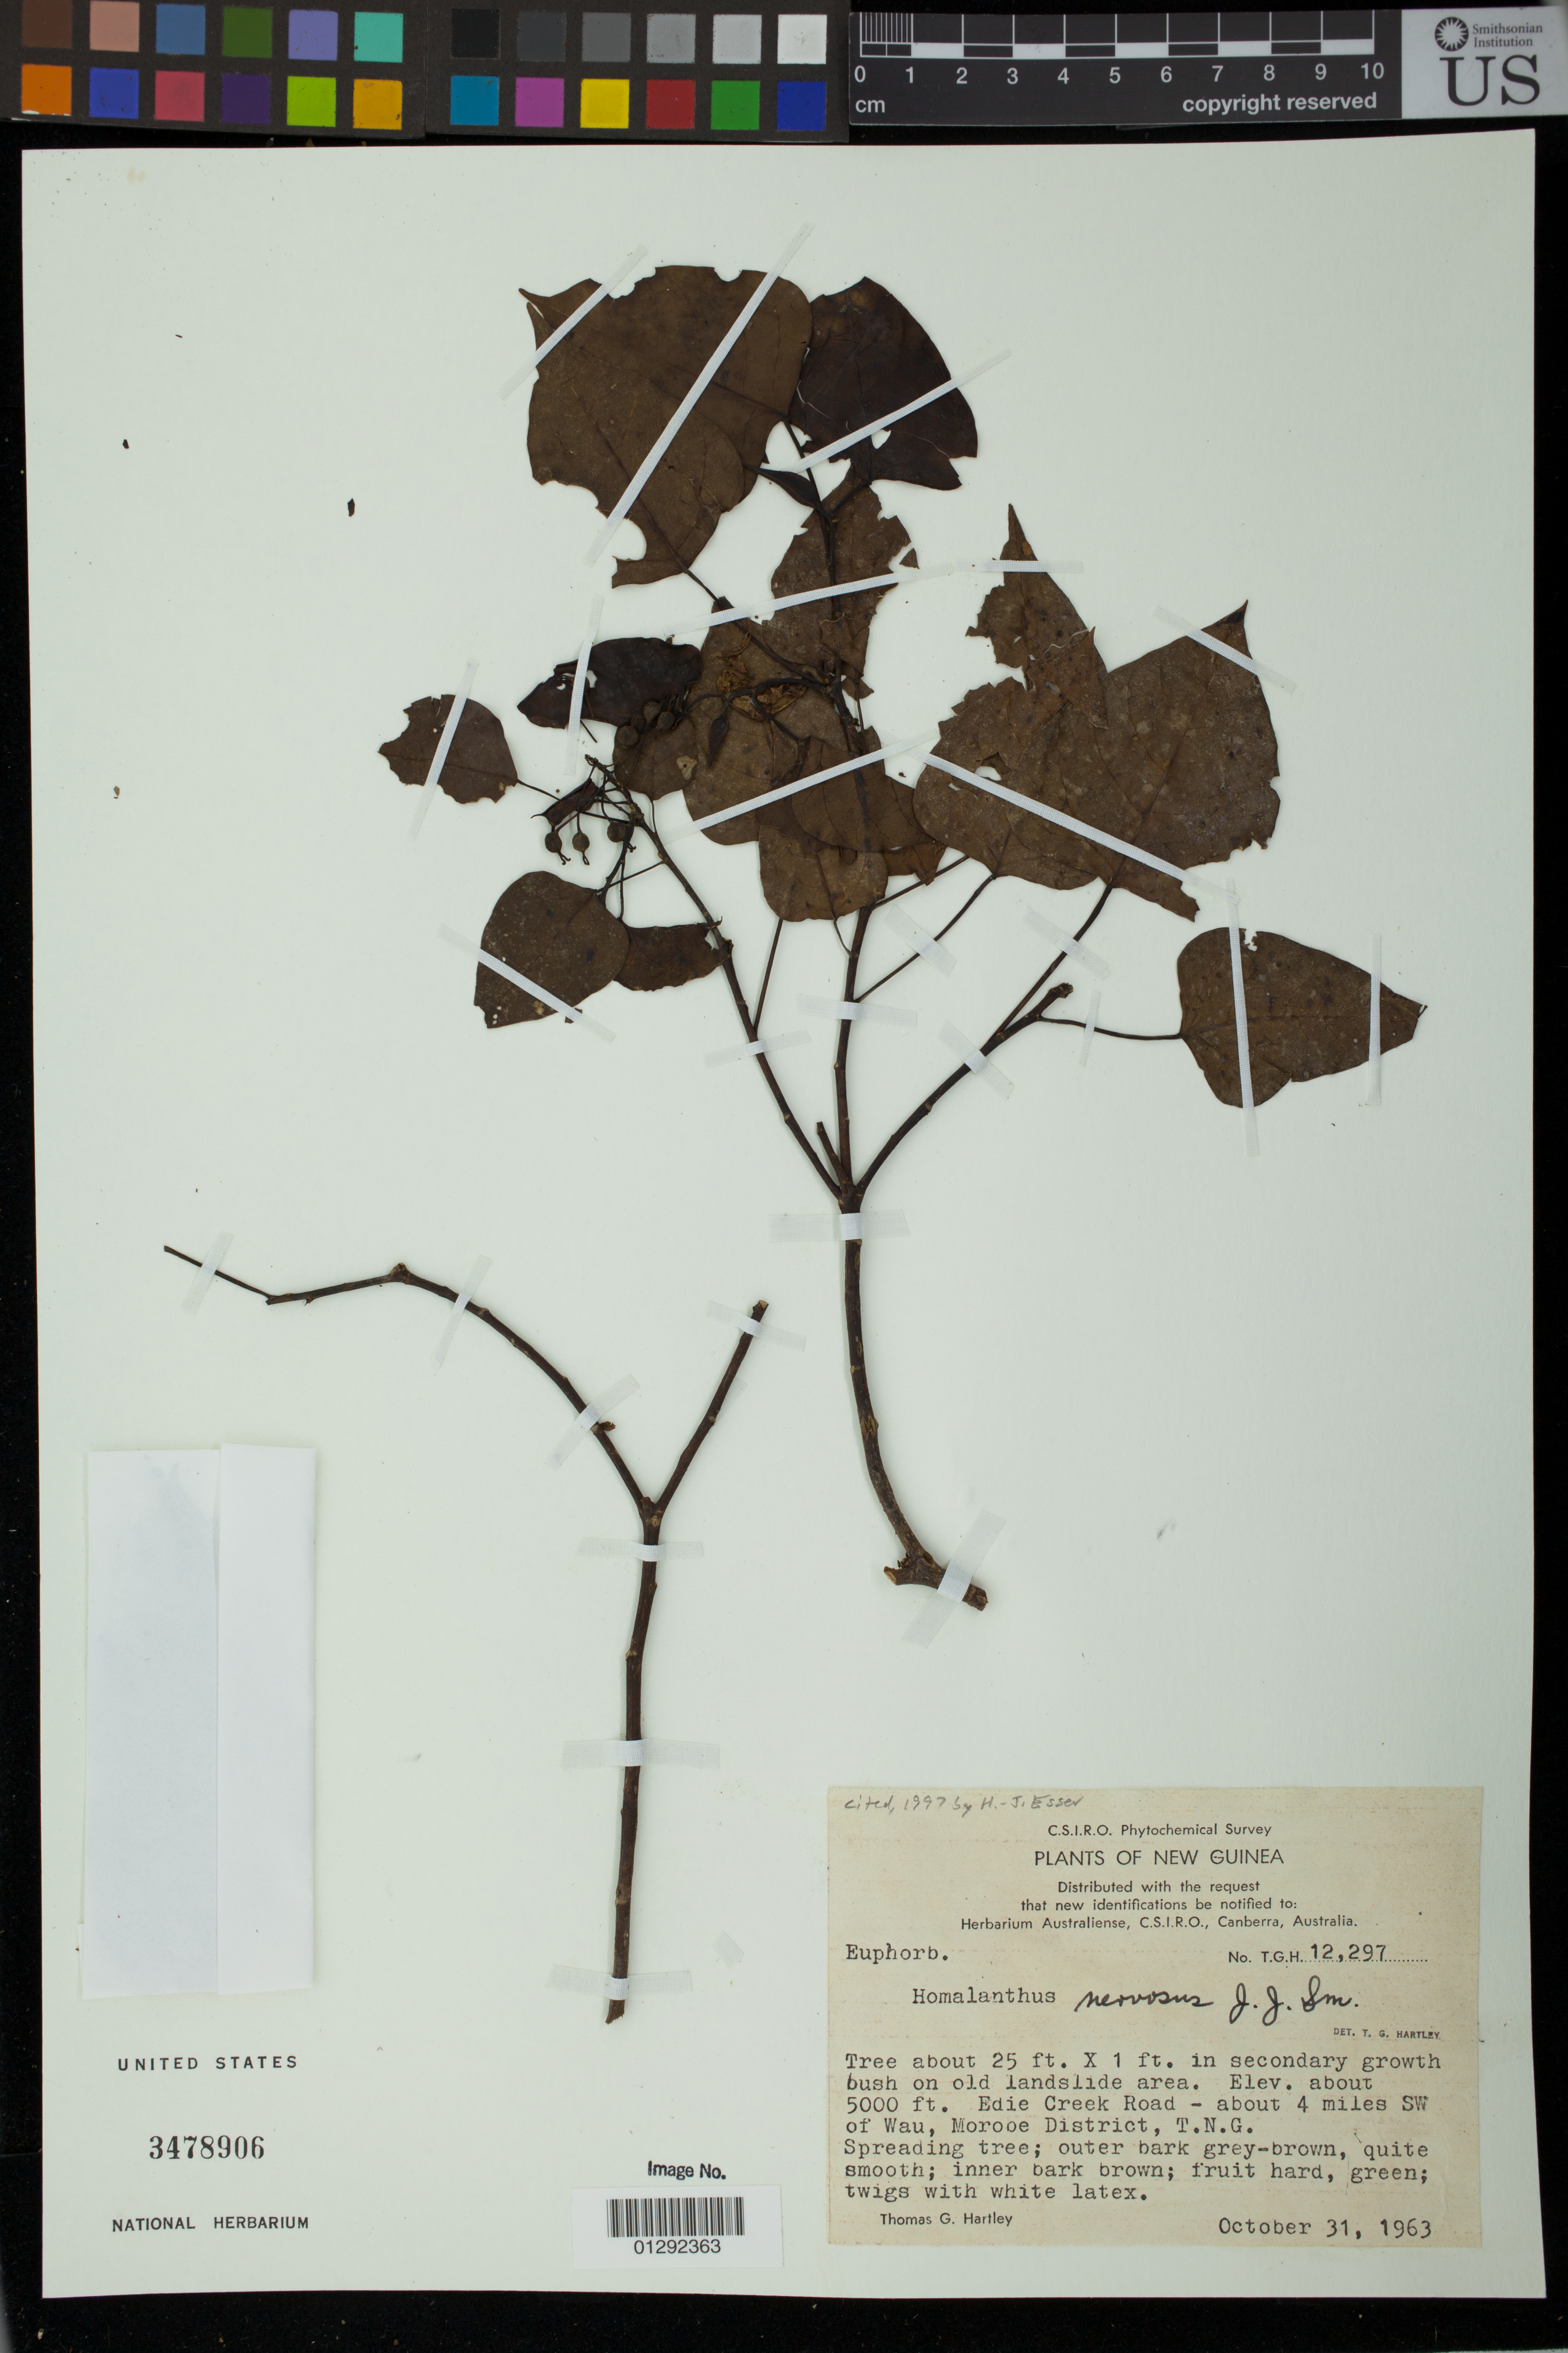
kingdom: Plantae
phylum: Tracheophyta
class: Magnoliopsida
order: Malpighiales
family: Euphorbiaceae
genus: Homalanthus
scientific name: Homalanthus nervosus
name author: J.J. Sm.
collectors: T. G. Hartley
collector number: T. G. H. 12297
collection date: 1963-10-31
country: Papua New Guinea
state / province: Morobe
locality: Edie Creek Road - about 4 miles SW of Wau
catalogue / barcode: US 3478906